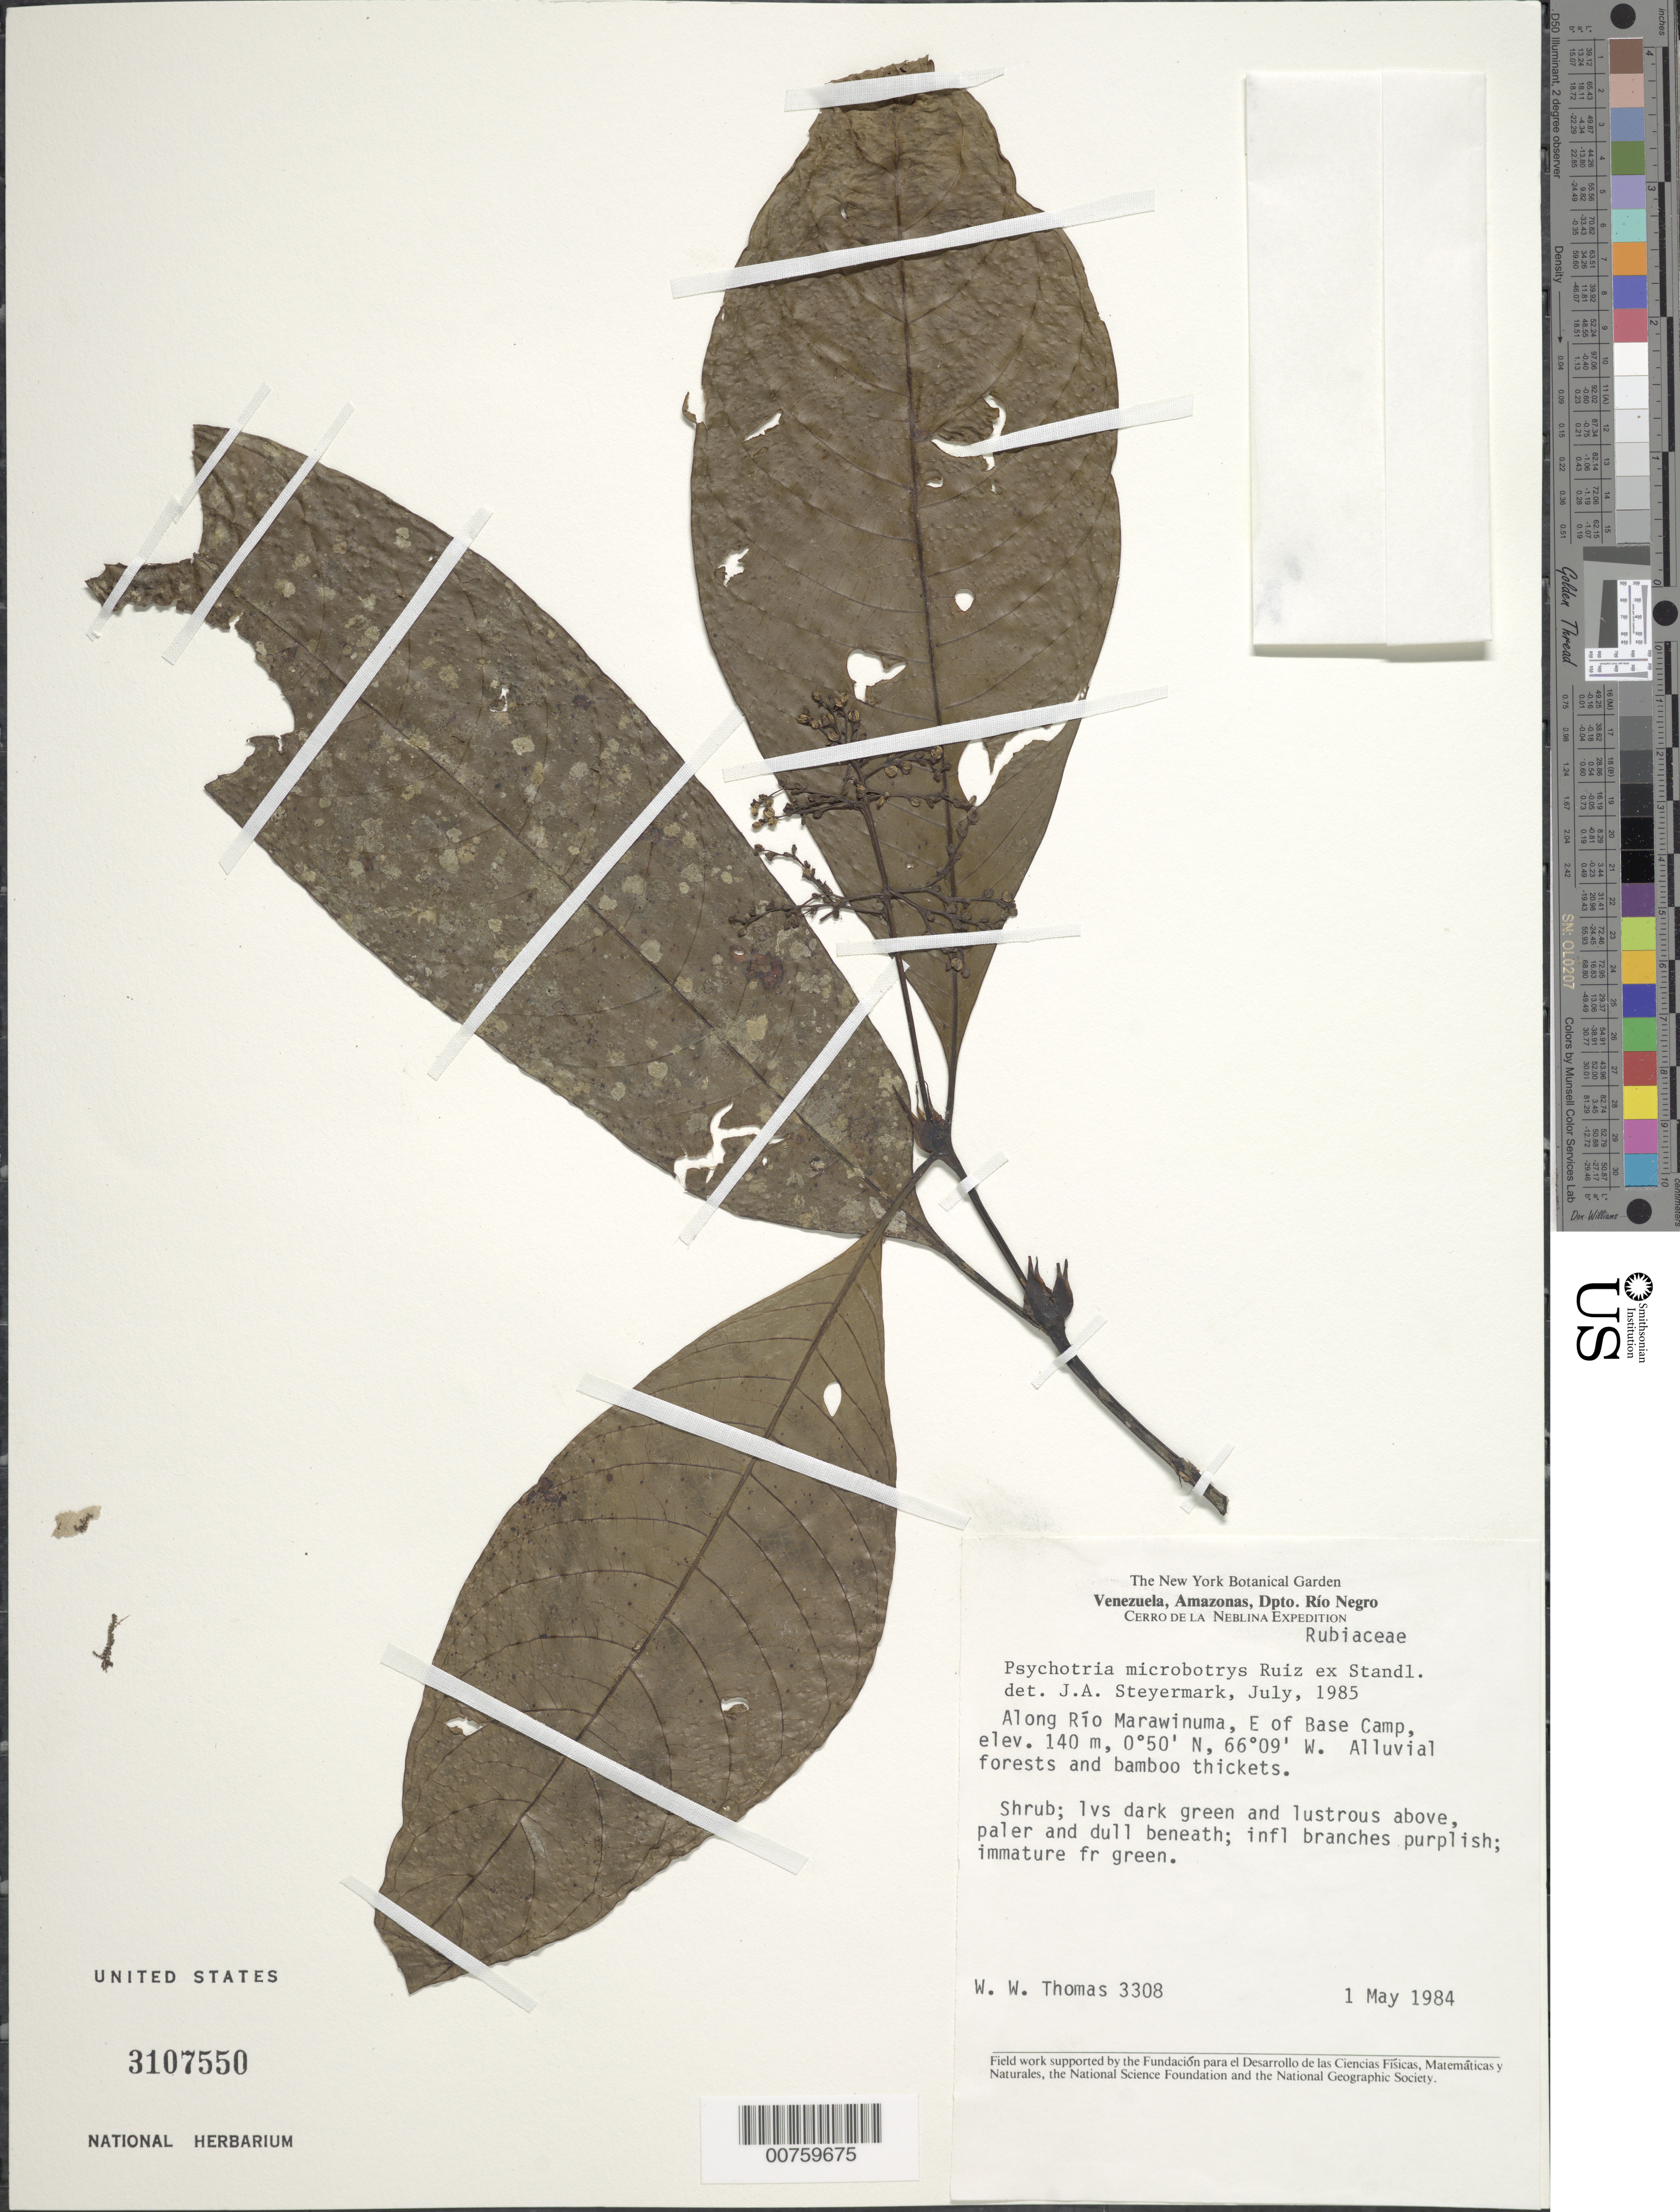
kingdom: Plantae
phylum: Tracheophyta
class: Magnoliopsida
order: Gentianales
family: Rubiaceae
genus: Psychotria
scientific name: Psychotria microbotrys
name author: Ruiz ex Standl.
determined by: Steyermark, Julian A., (VEN)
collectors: W. W. Thomas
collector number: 3308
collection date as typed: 1-May-84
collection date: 1984-05-01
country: Venezuela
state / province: Amazonas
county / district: Río Negro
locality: Dpto. Río Negro, Cerro de La Neblina, along Río Marawinuma, E of base camp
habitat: Alluvial forests and bamboo thickets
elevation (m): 140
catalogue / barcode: US 3107550